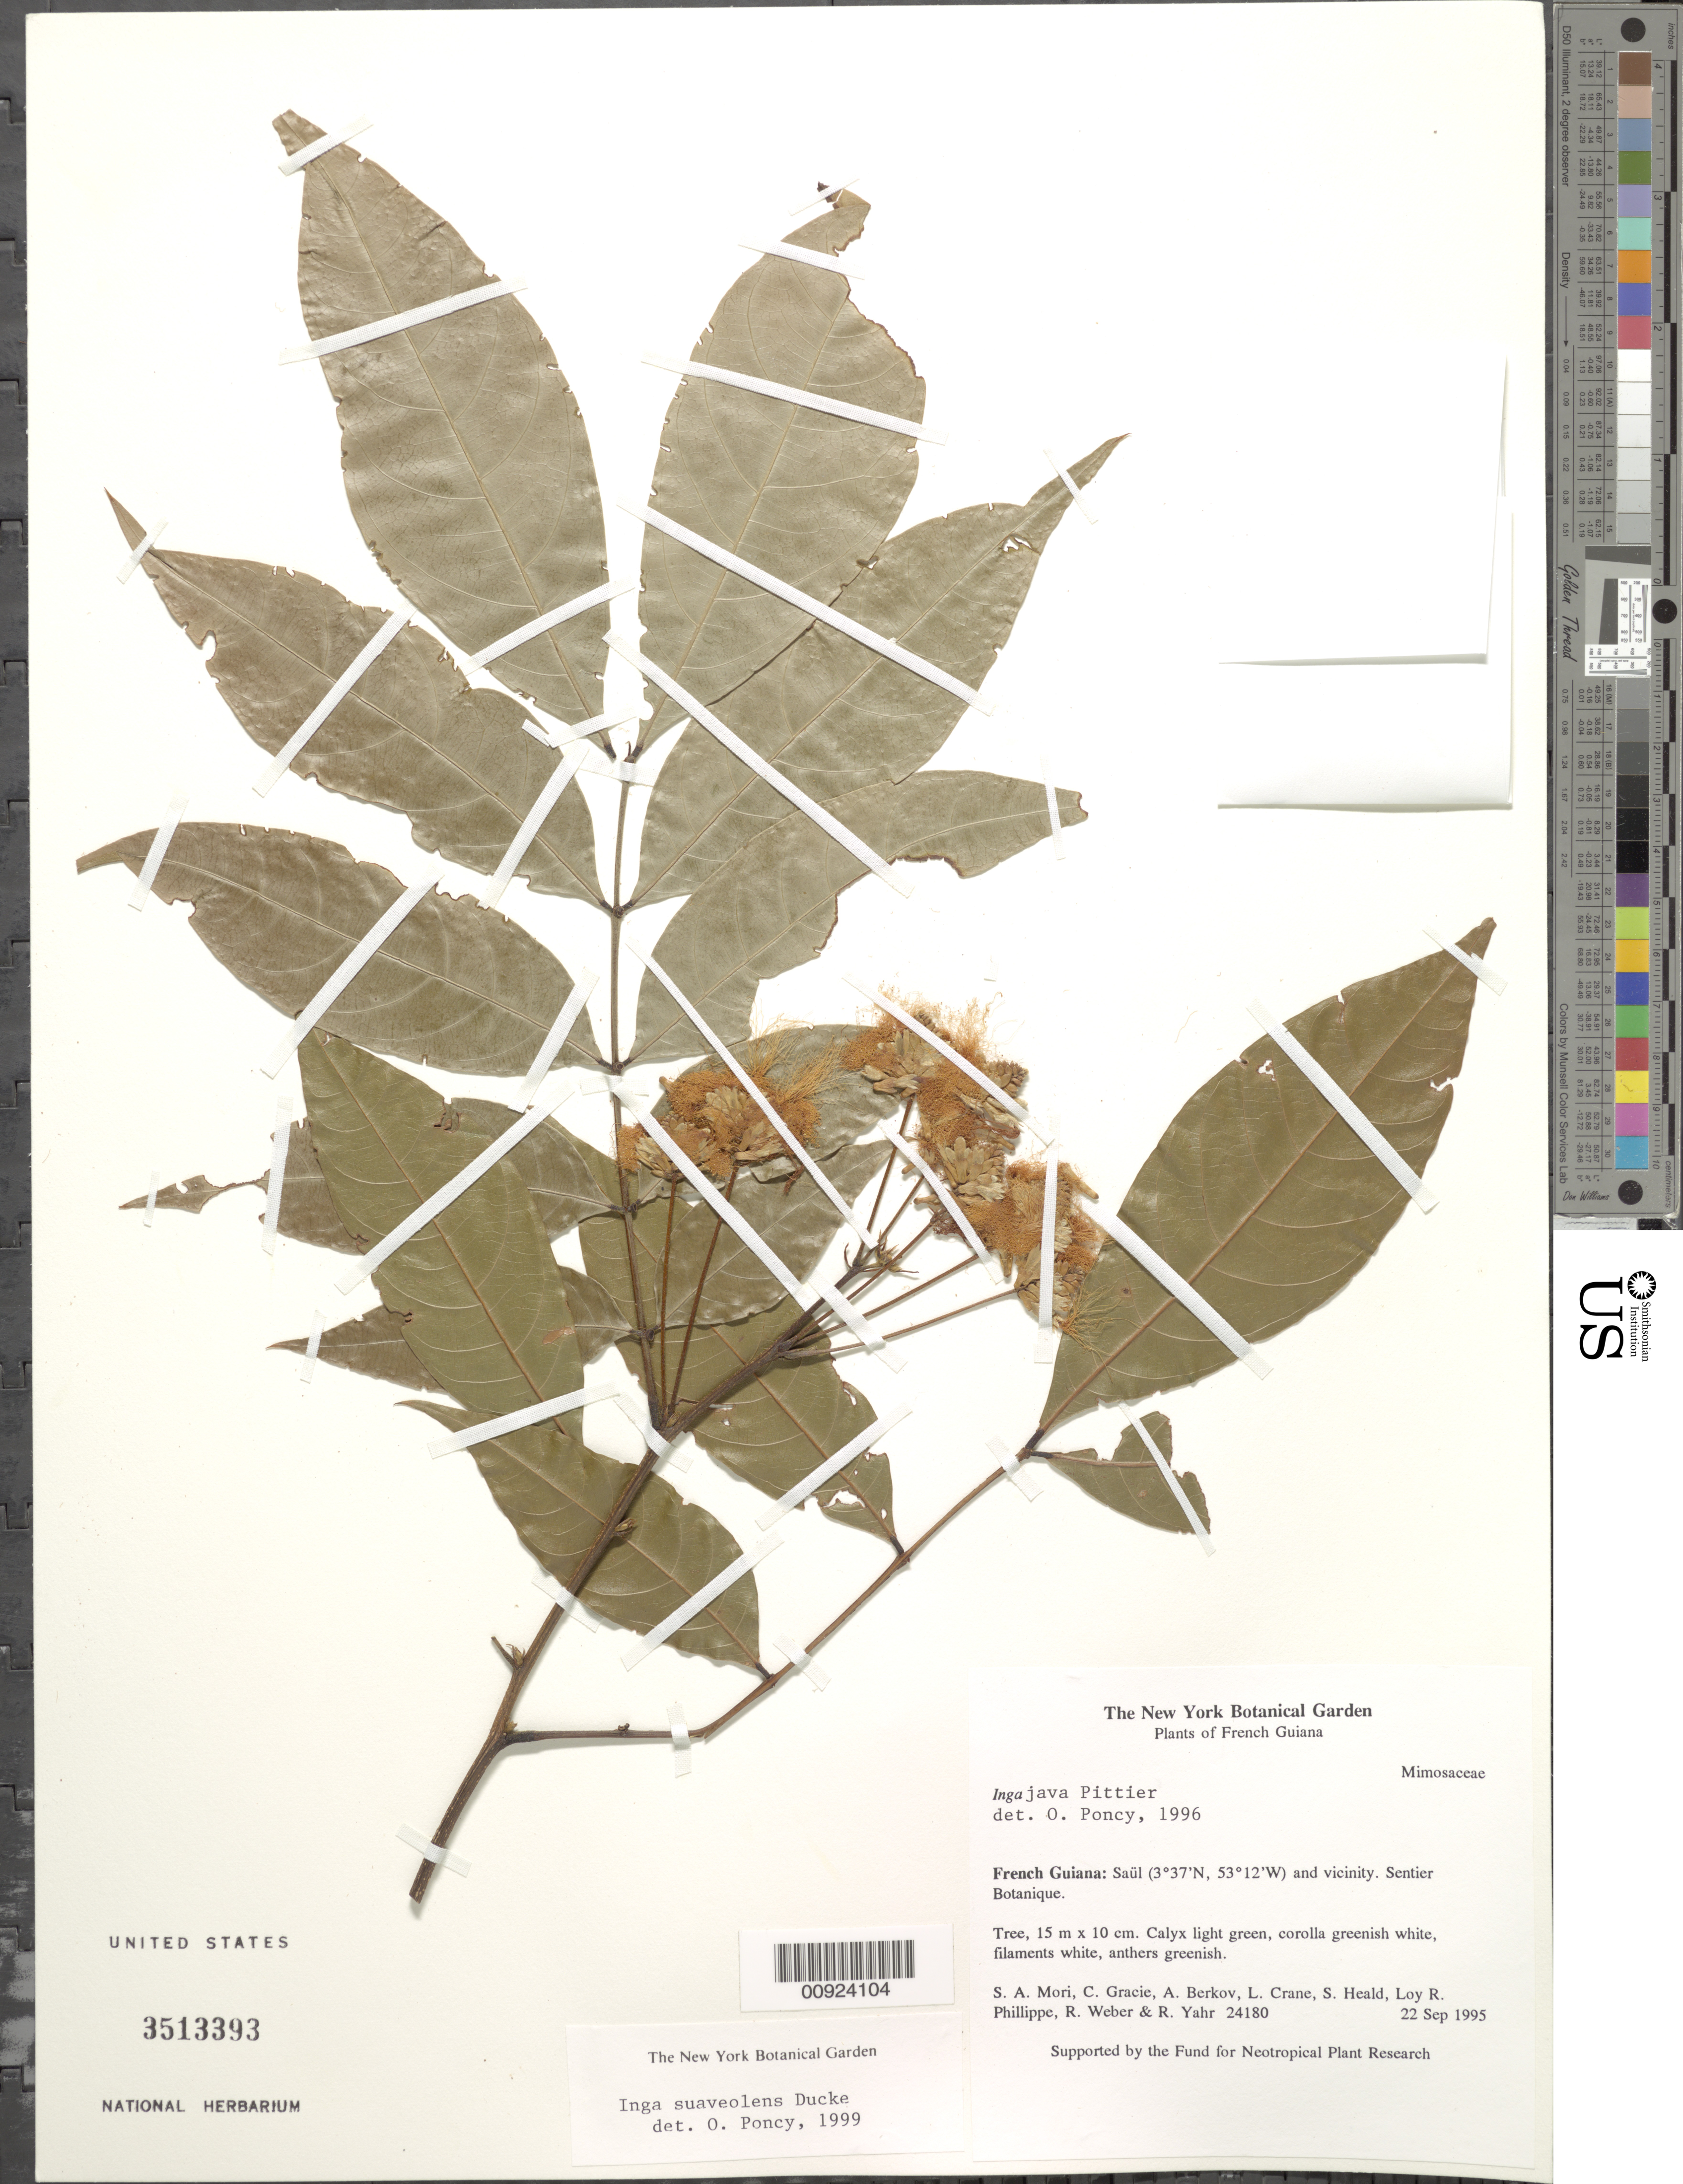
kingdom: Plantae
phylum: Tracheophyta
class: Magnoliopsida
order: Fabales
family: Fabaceae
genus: Inga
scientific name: Inga suaveolens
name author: Ducke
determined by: Poncy, O.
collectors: S. Mori, C. A. Gracie, A. Berkov, L. Crane, S. Heald, L. Phillippe, R. Weber & R. Yahr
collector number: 24180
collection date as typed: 22-Sep-95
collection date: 1995-09-22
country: French Guiana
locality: Saül and vic., Sentier Botanique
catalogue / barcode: US 3513393